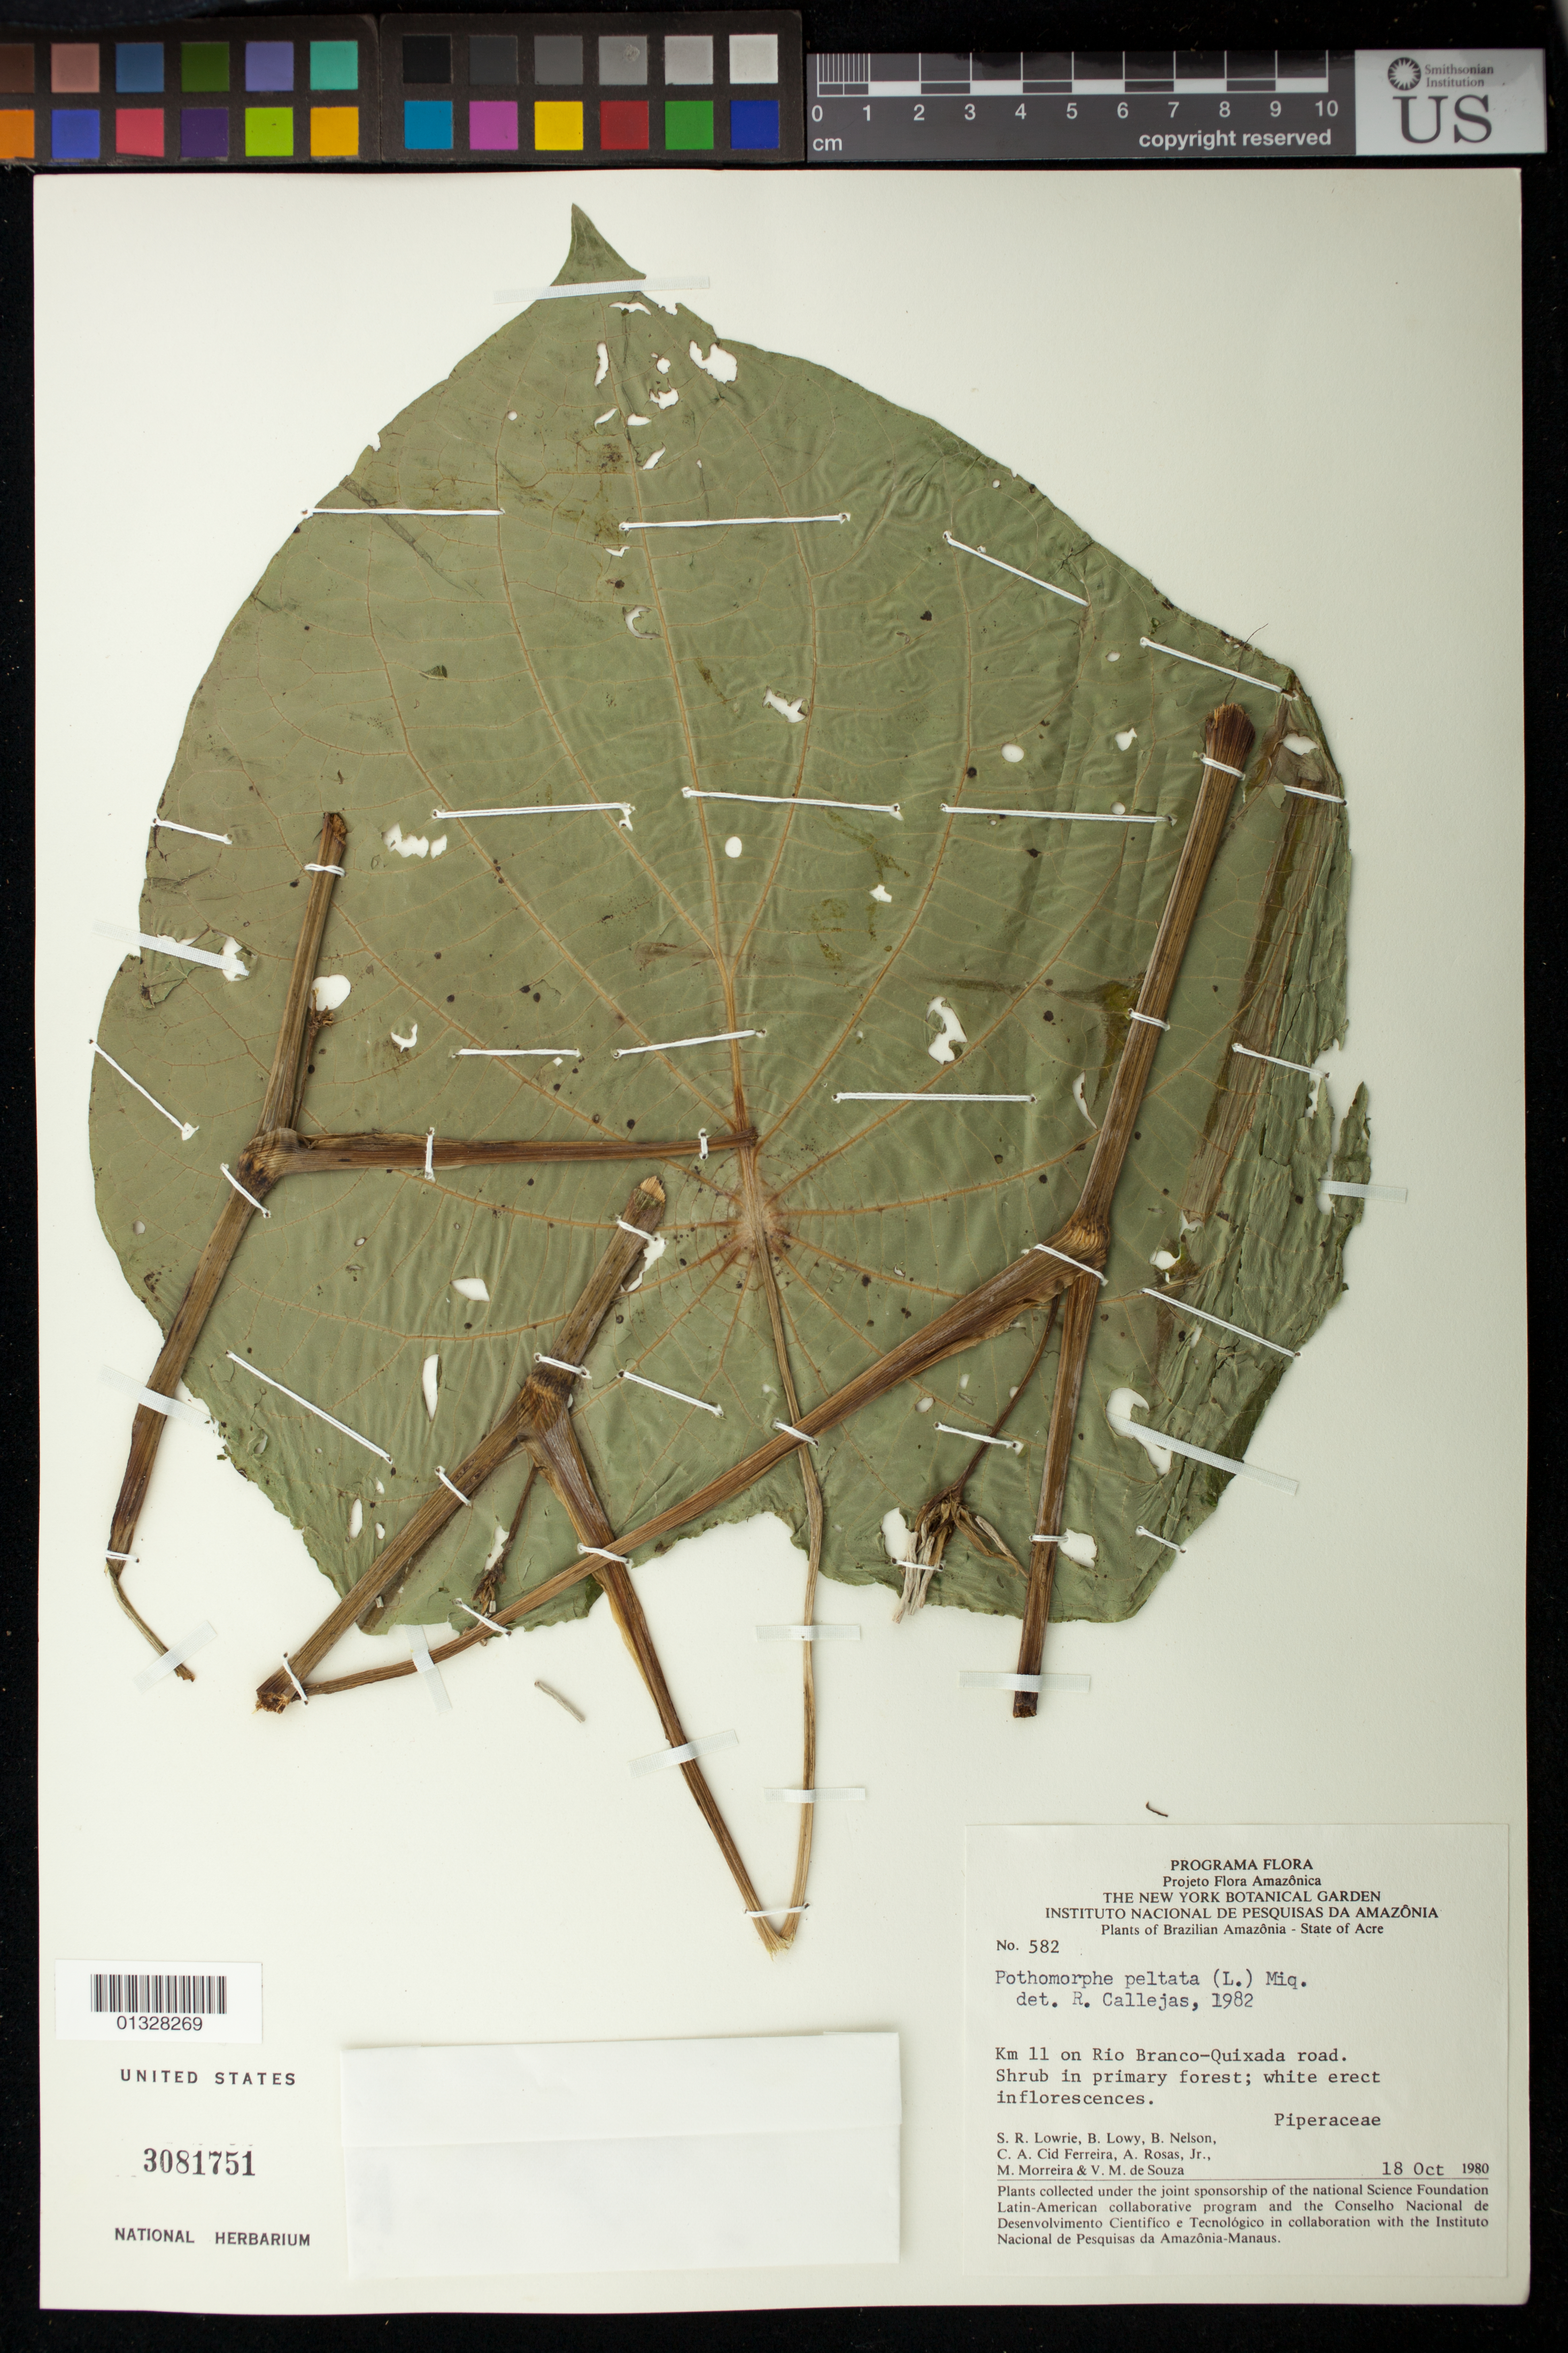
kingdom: Plantae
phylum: Tracheophyta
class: Magnoliopsida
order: Piperales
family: Piperaceae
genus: Piper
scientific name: Piper peltatum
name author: L.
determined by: Strong, M. T., (US), Smithsonian Institution - National Museum of Natural History (UNITED STATES)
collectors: S. Lowrie et al.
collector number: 582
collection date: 1980-10-18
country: Brazil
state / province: Amazonas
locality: km 11 on Rio Brqanco-Quixada road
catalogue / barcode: US 3081751